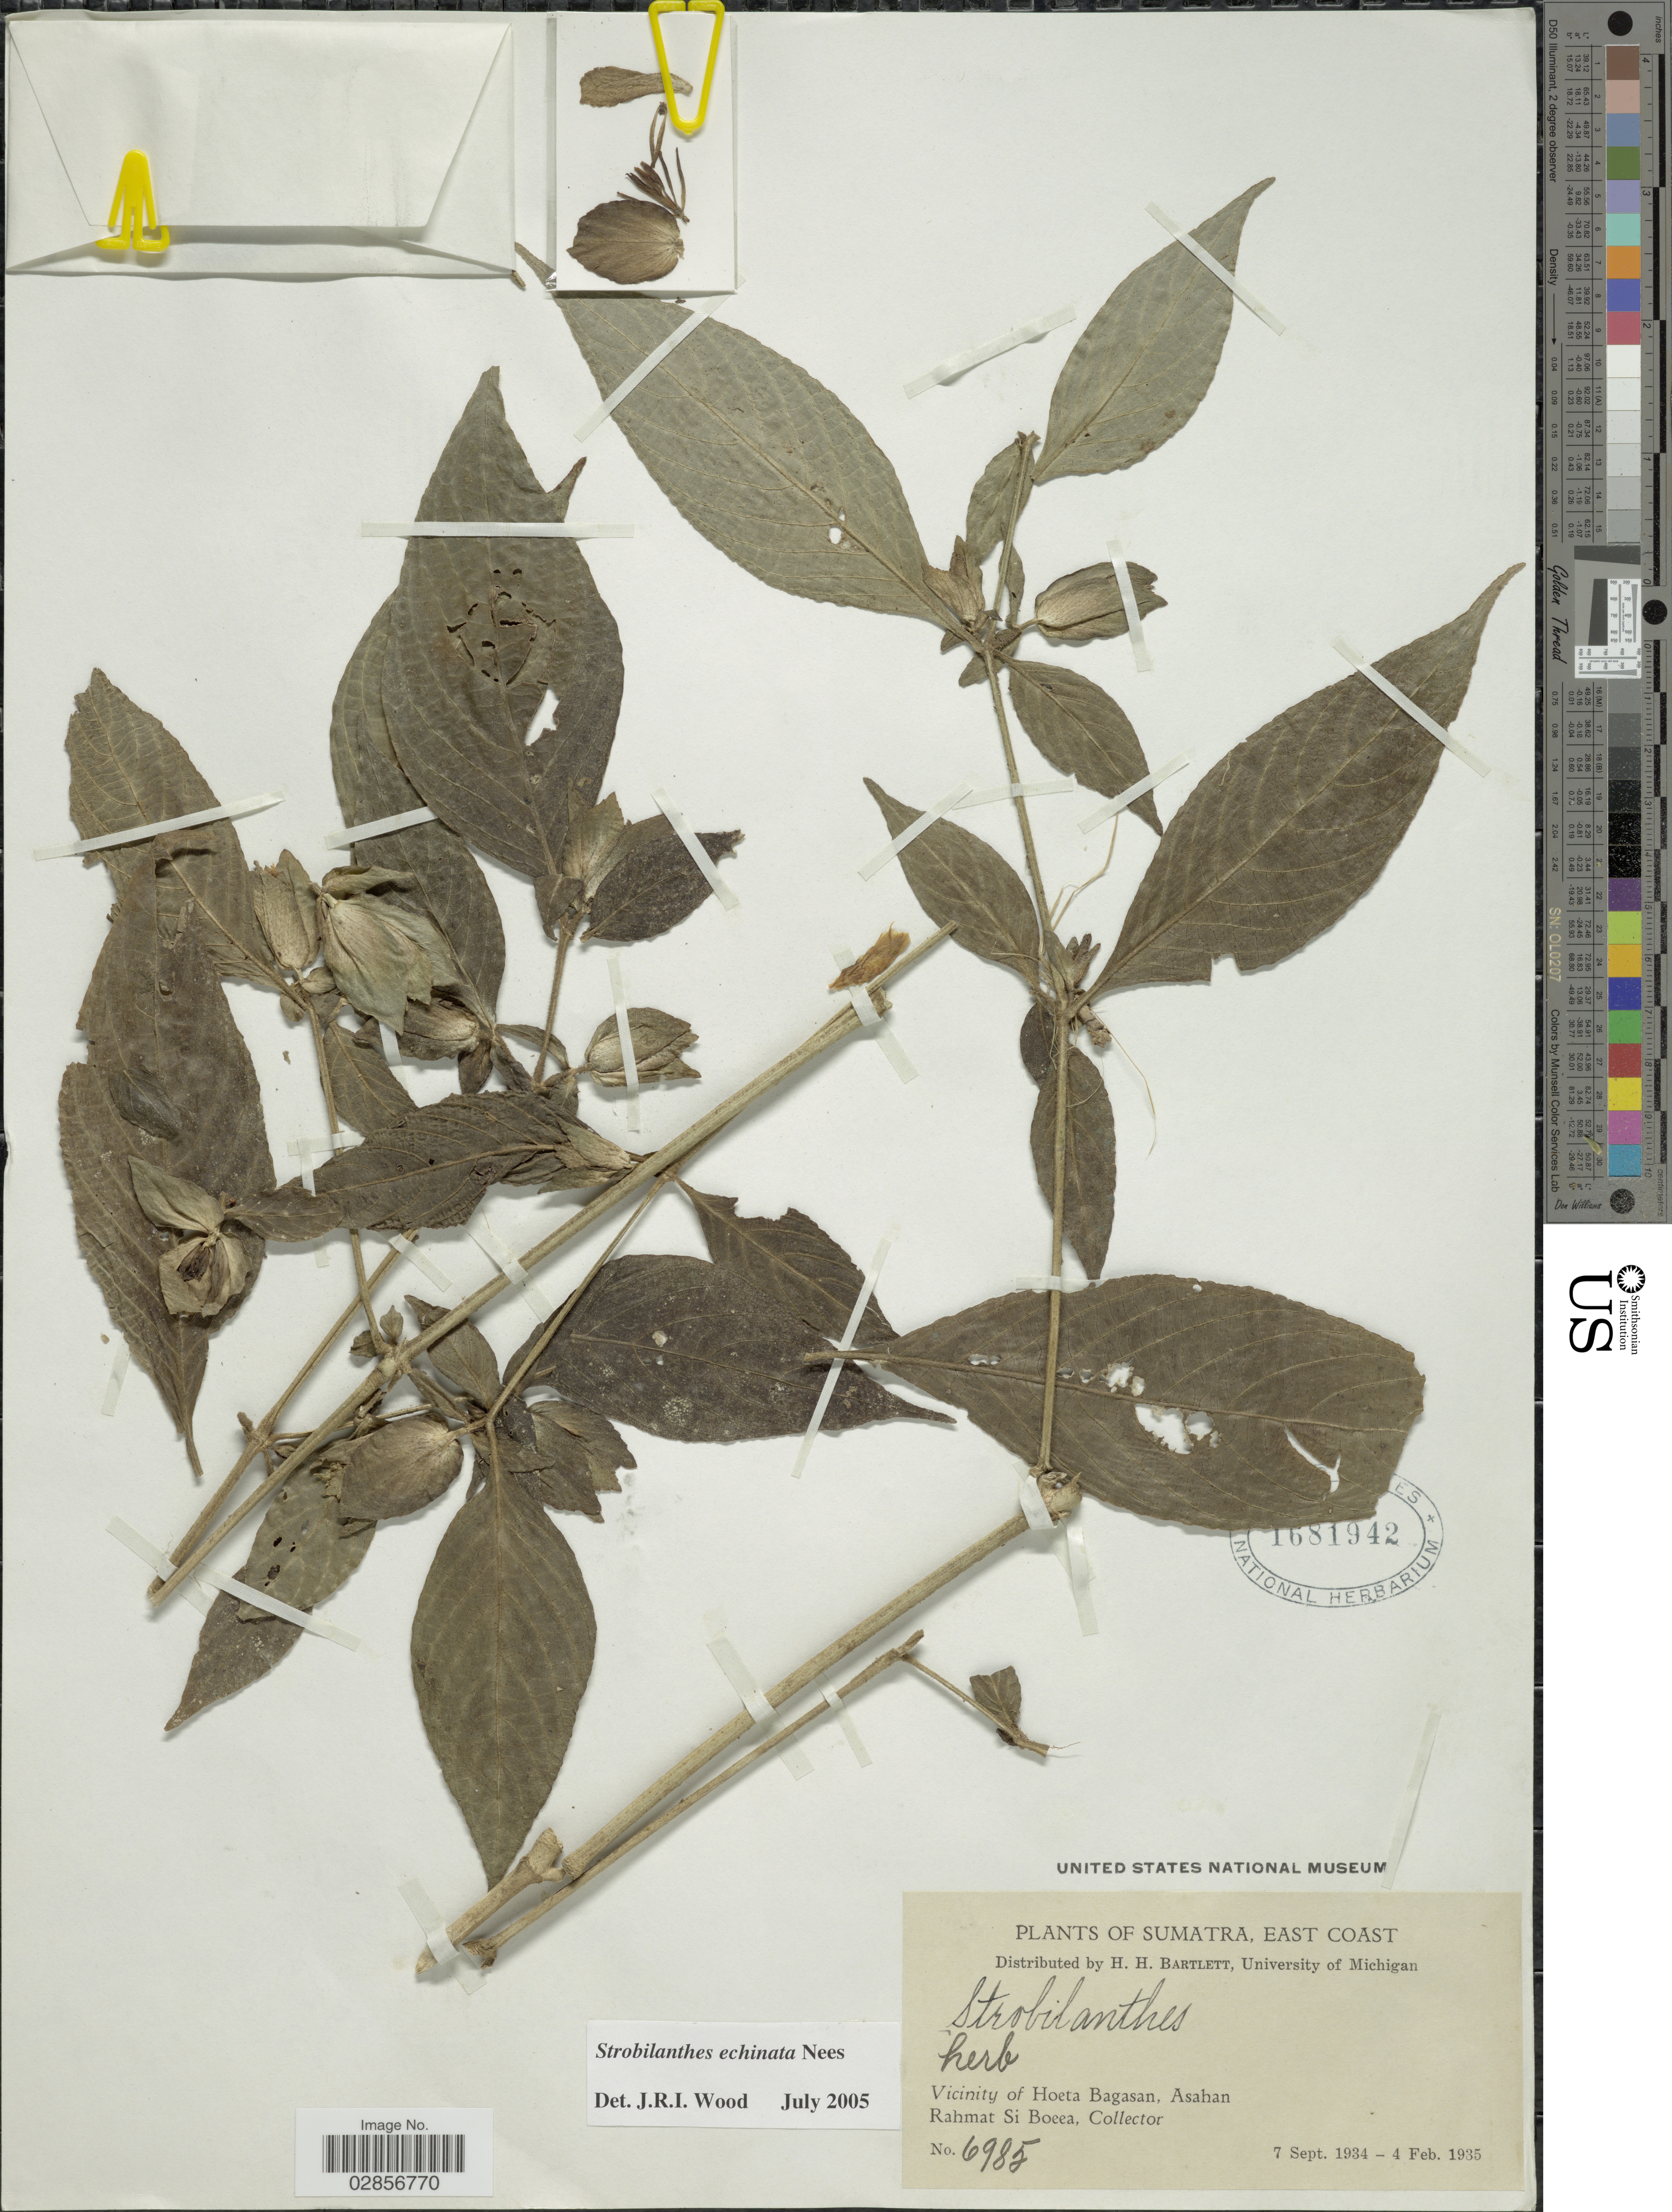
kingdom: Plantae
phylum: Tracheophyta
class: Magnoliopsida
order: Lamiales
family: Acanthaceae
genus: Strobilanthes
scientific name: Strobilanthes echinata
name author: Nees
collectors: Rahmat Si Boeea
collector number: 6985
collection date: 1934-09-07/1935-02-04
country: Indonesia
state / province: Sumatra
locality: East Coast. Vicinity of Hoeta Bagasan, Asahan.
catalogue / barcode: US 1681942